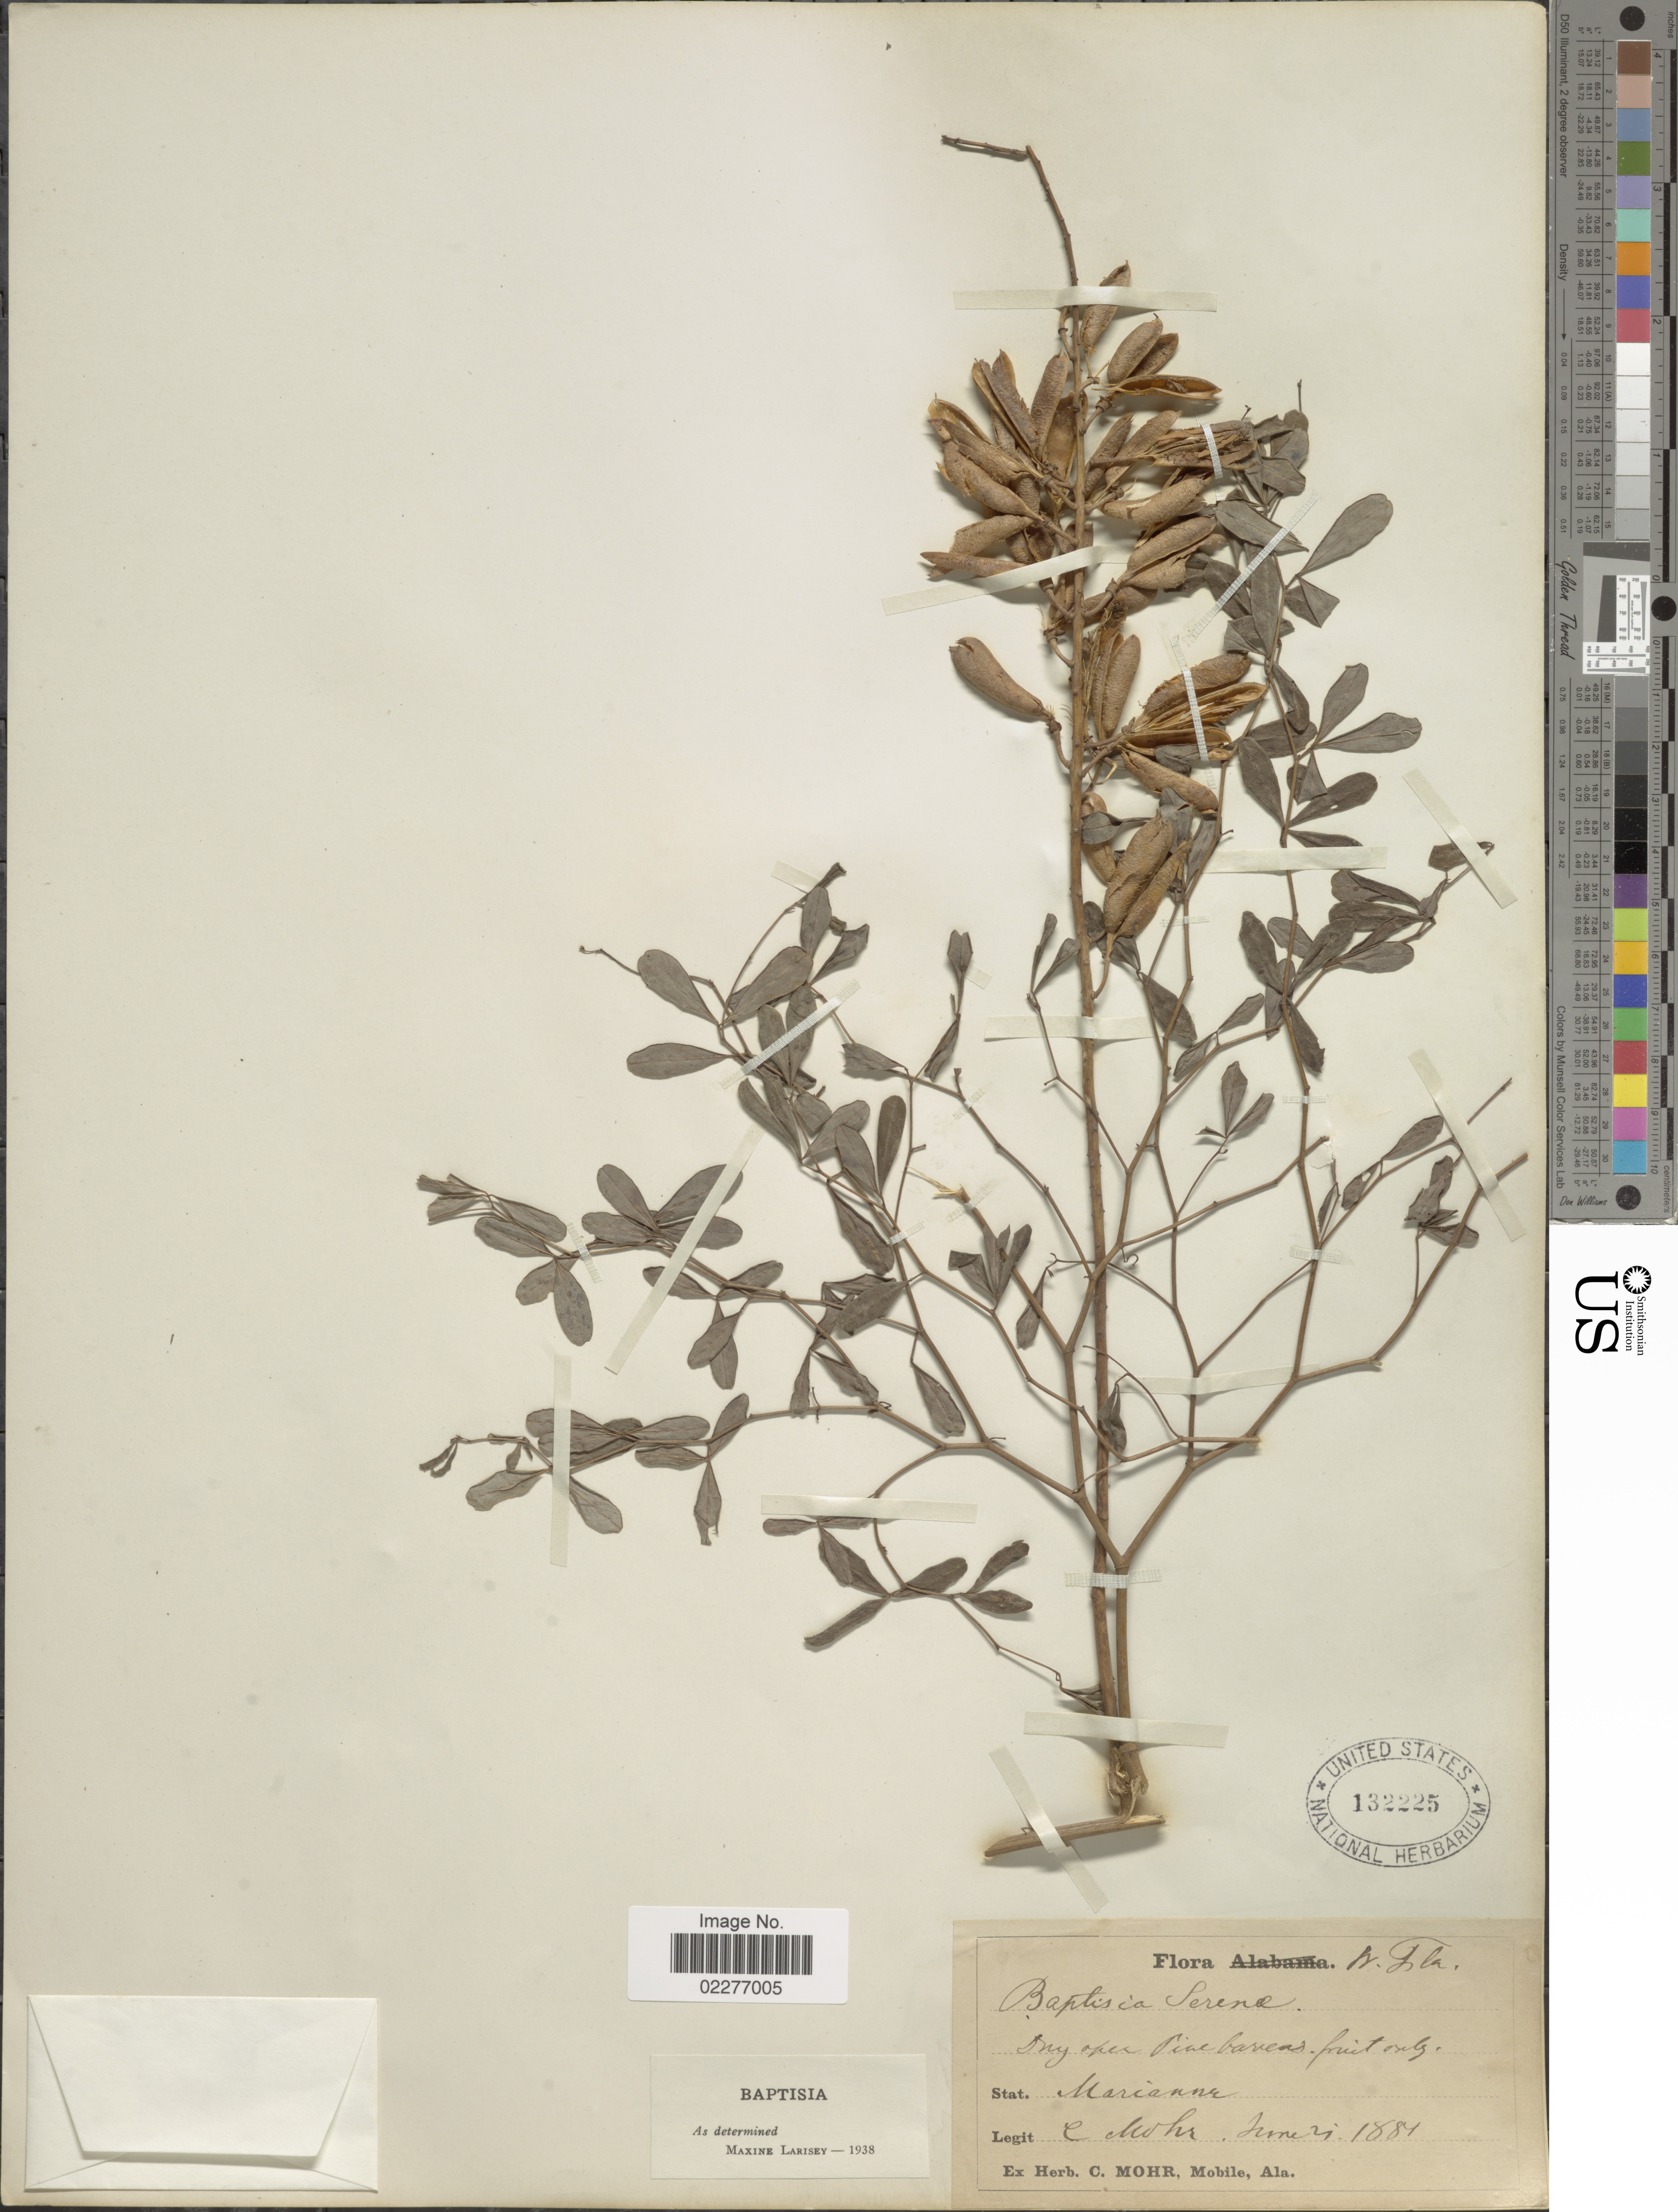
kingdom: Plantae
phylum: Tracheophyta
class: Magnoliopsida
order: Fabales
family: Fabaceae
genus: Baptisia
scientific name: Baptisia serenae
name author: M.A. Curtis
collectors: C. T. Mohr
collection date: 1884-06-21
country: United States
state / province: Florida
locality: W. Fla, Dry open pine barrens, Marianne,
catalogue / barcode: US 132225